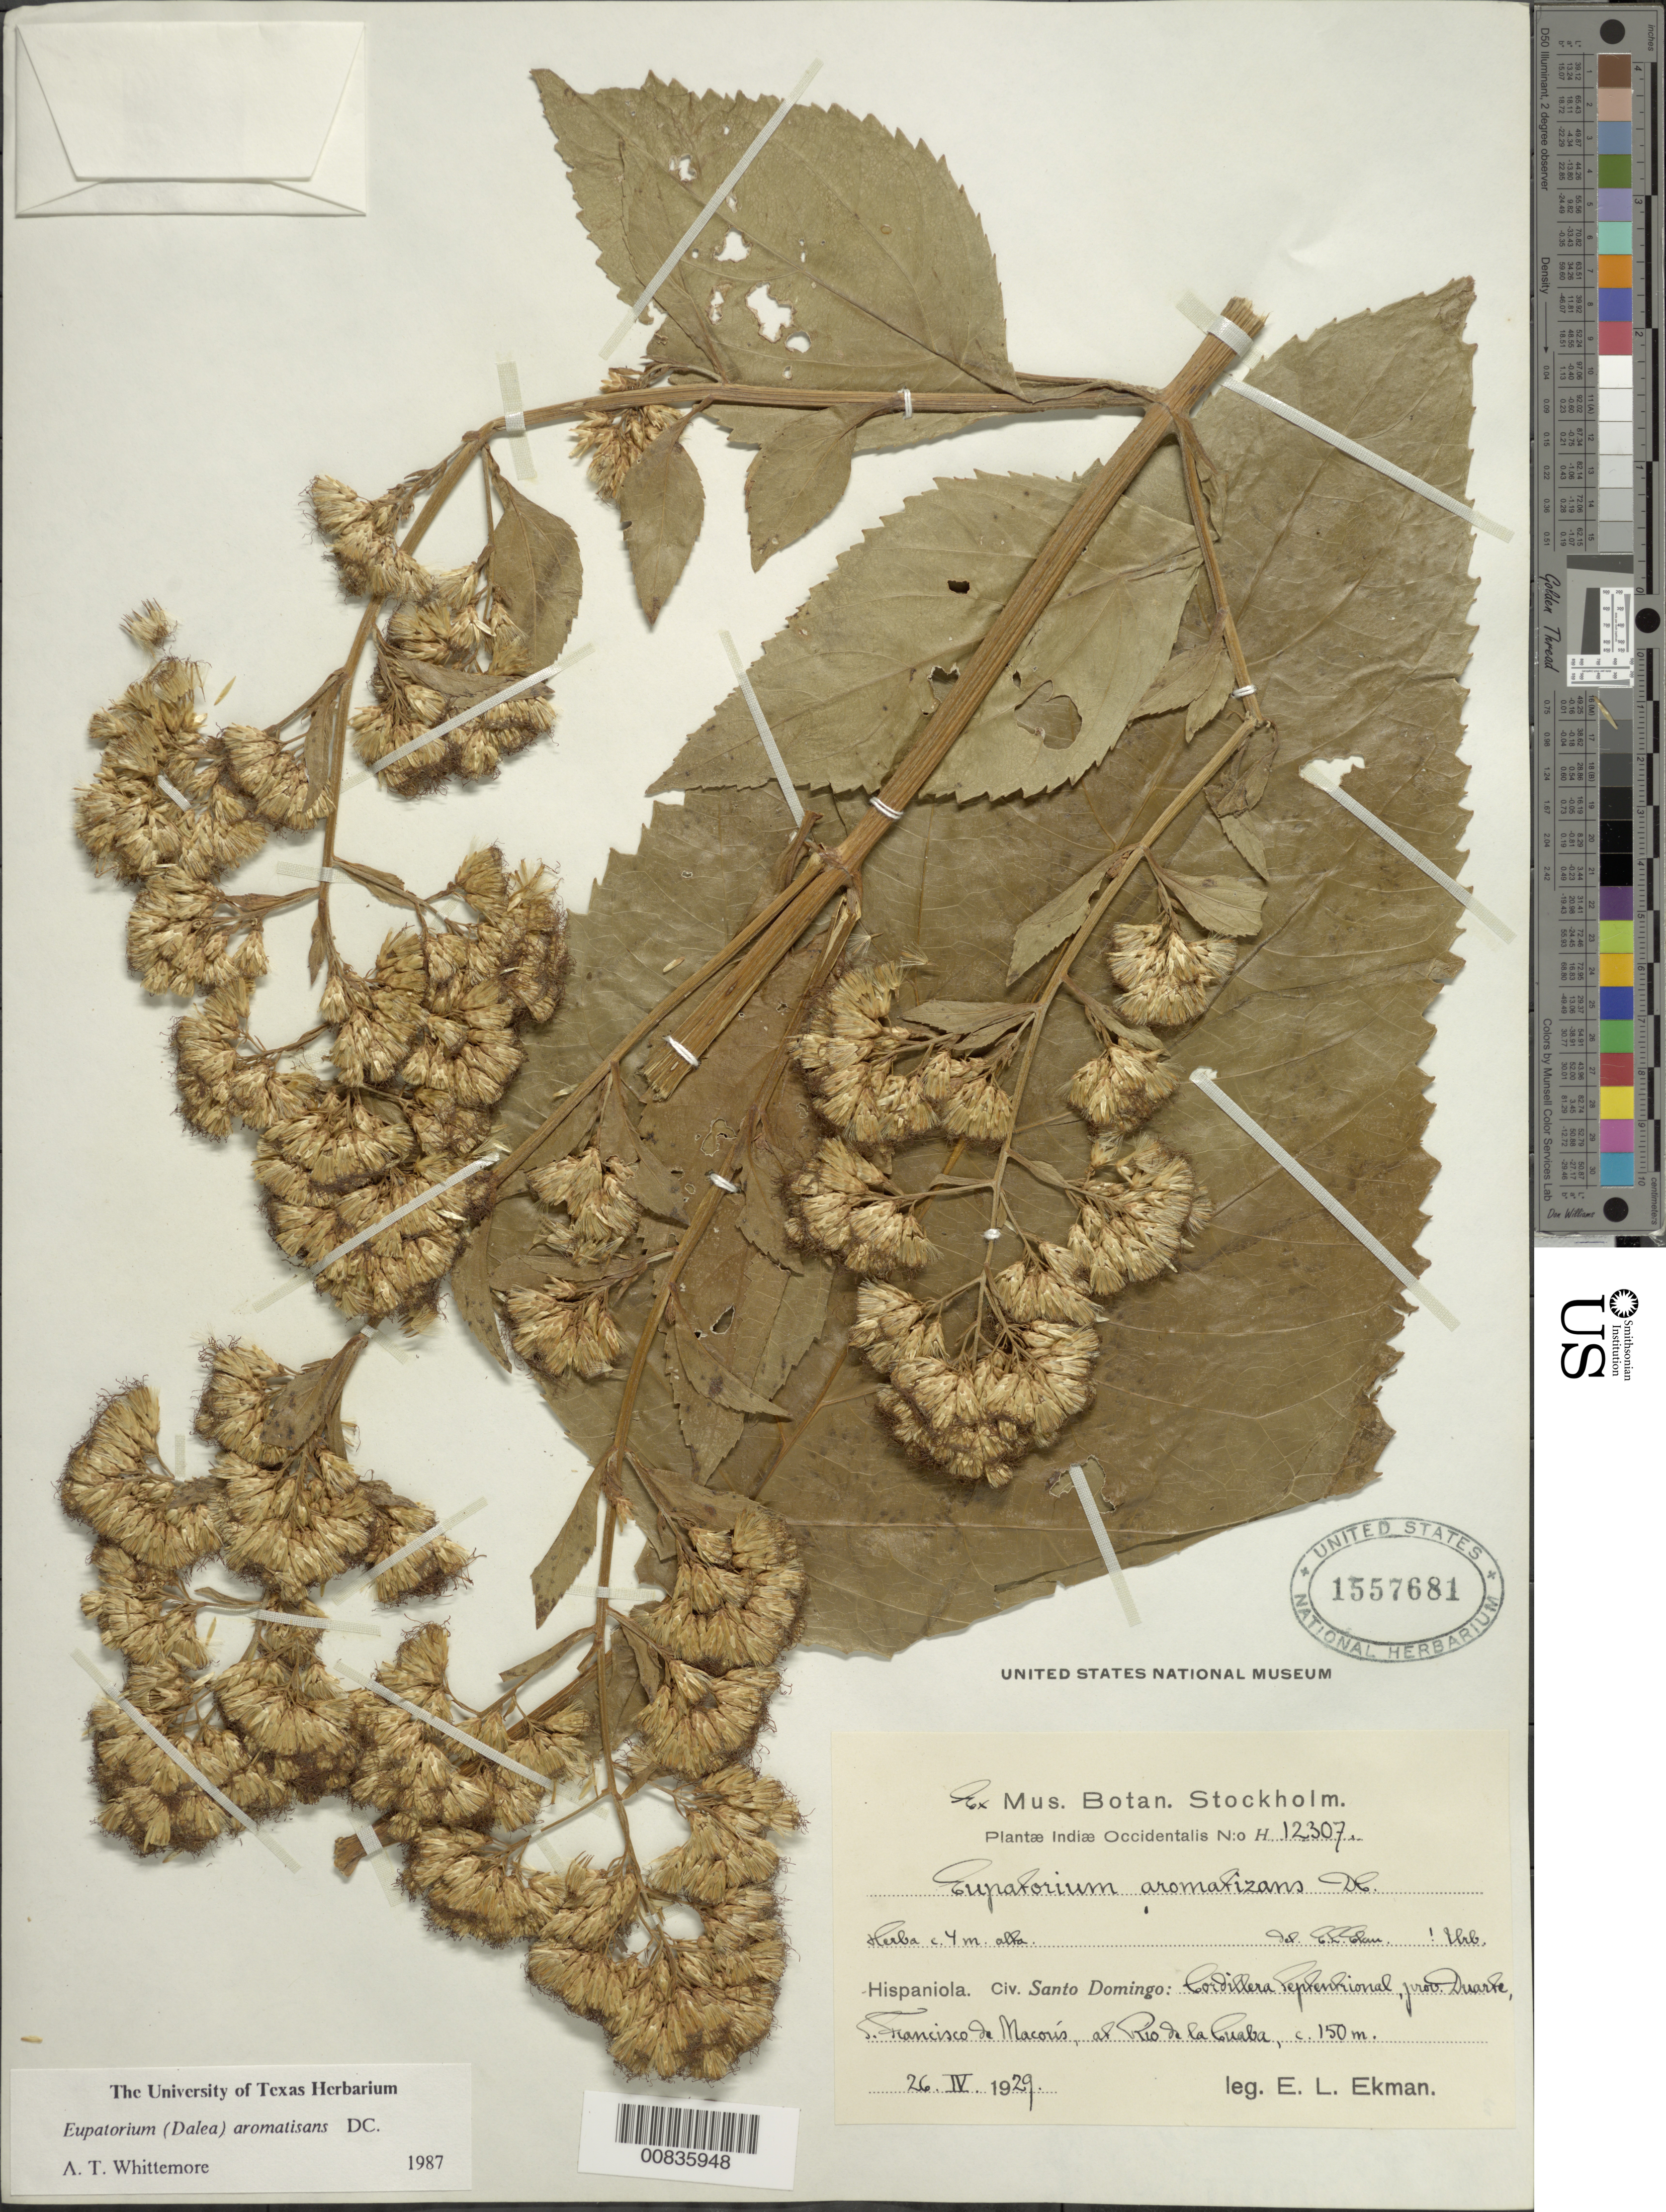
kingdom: Plantae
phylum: Tracheophyta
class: Magnoliopsida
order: Asterales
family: Asteraceae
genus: Critonia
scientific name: Critonia aromatisans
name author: (DC.) R.M. King & H. Rob.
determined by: Whittemore, A. T.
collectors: E. L. Ekman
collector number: H 12307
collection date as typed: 26 Apr 1929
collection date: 1929-04-26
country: Dominican Republic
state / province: Duarte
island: Hispaniola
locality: Cordillera Septentrional, San Francisco de Macorís, at Rio de la Cuaba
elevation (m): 150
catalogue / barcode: US 1557681